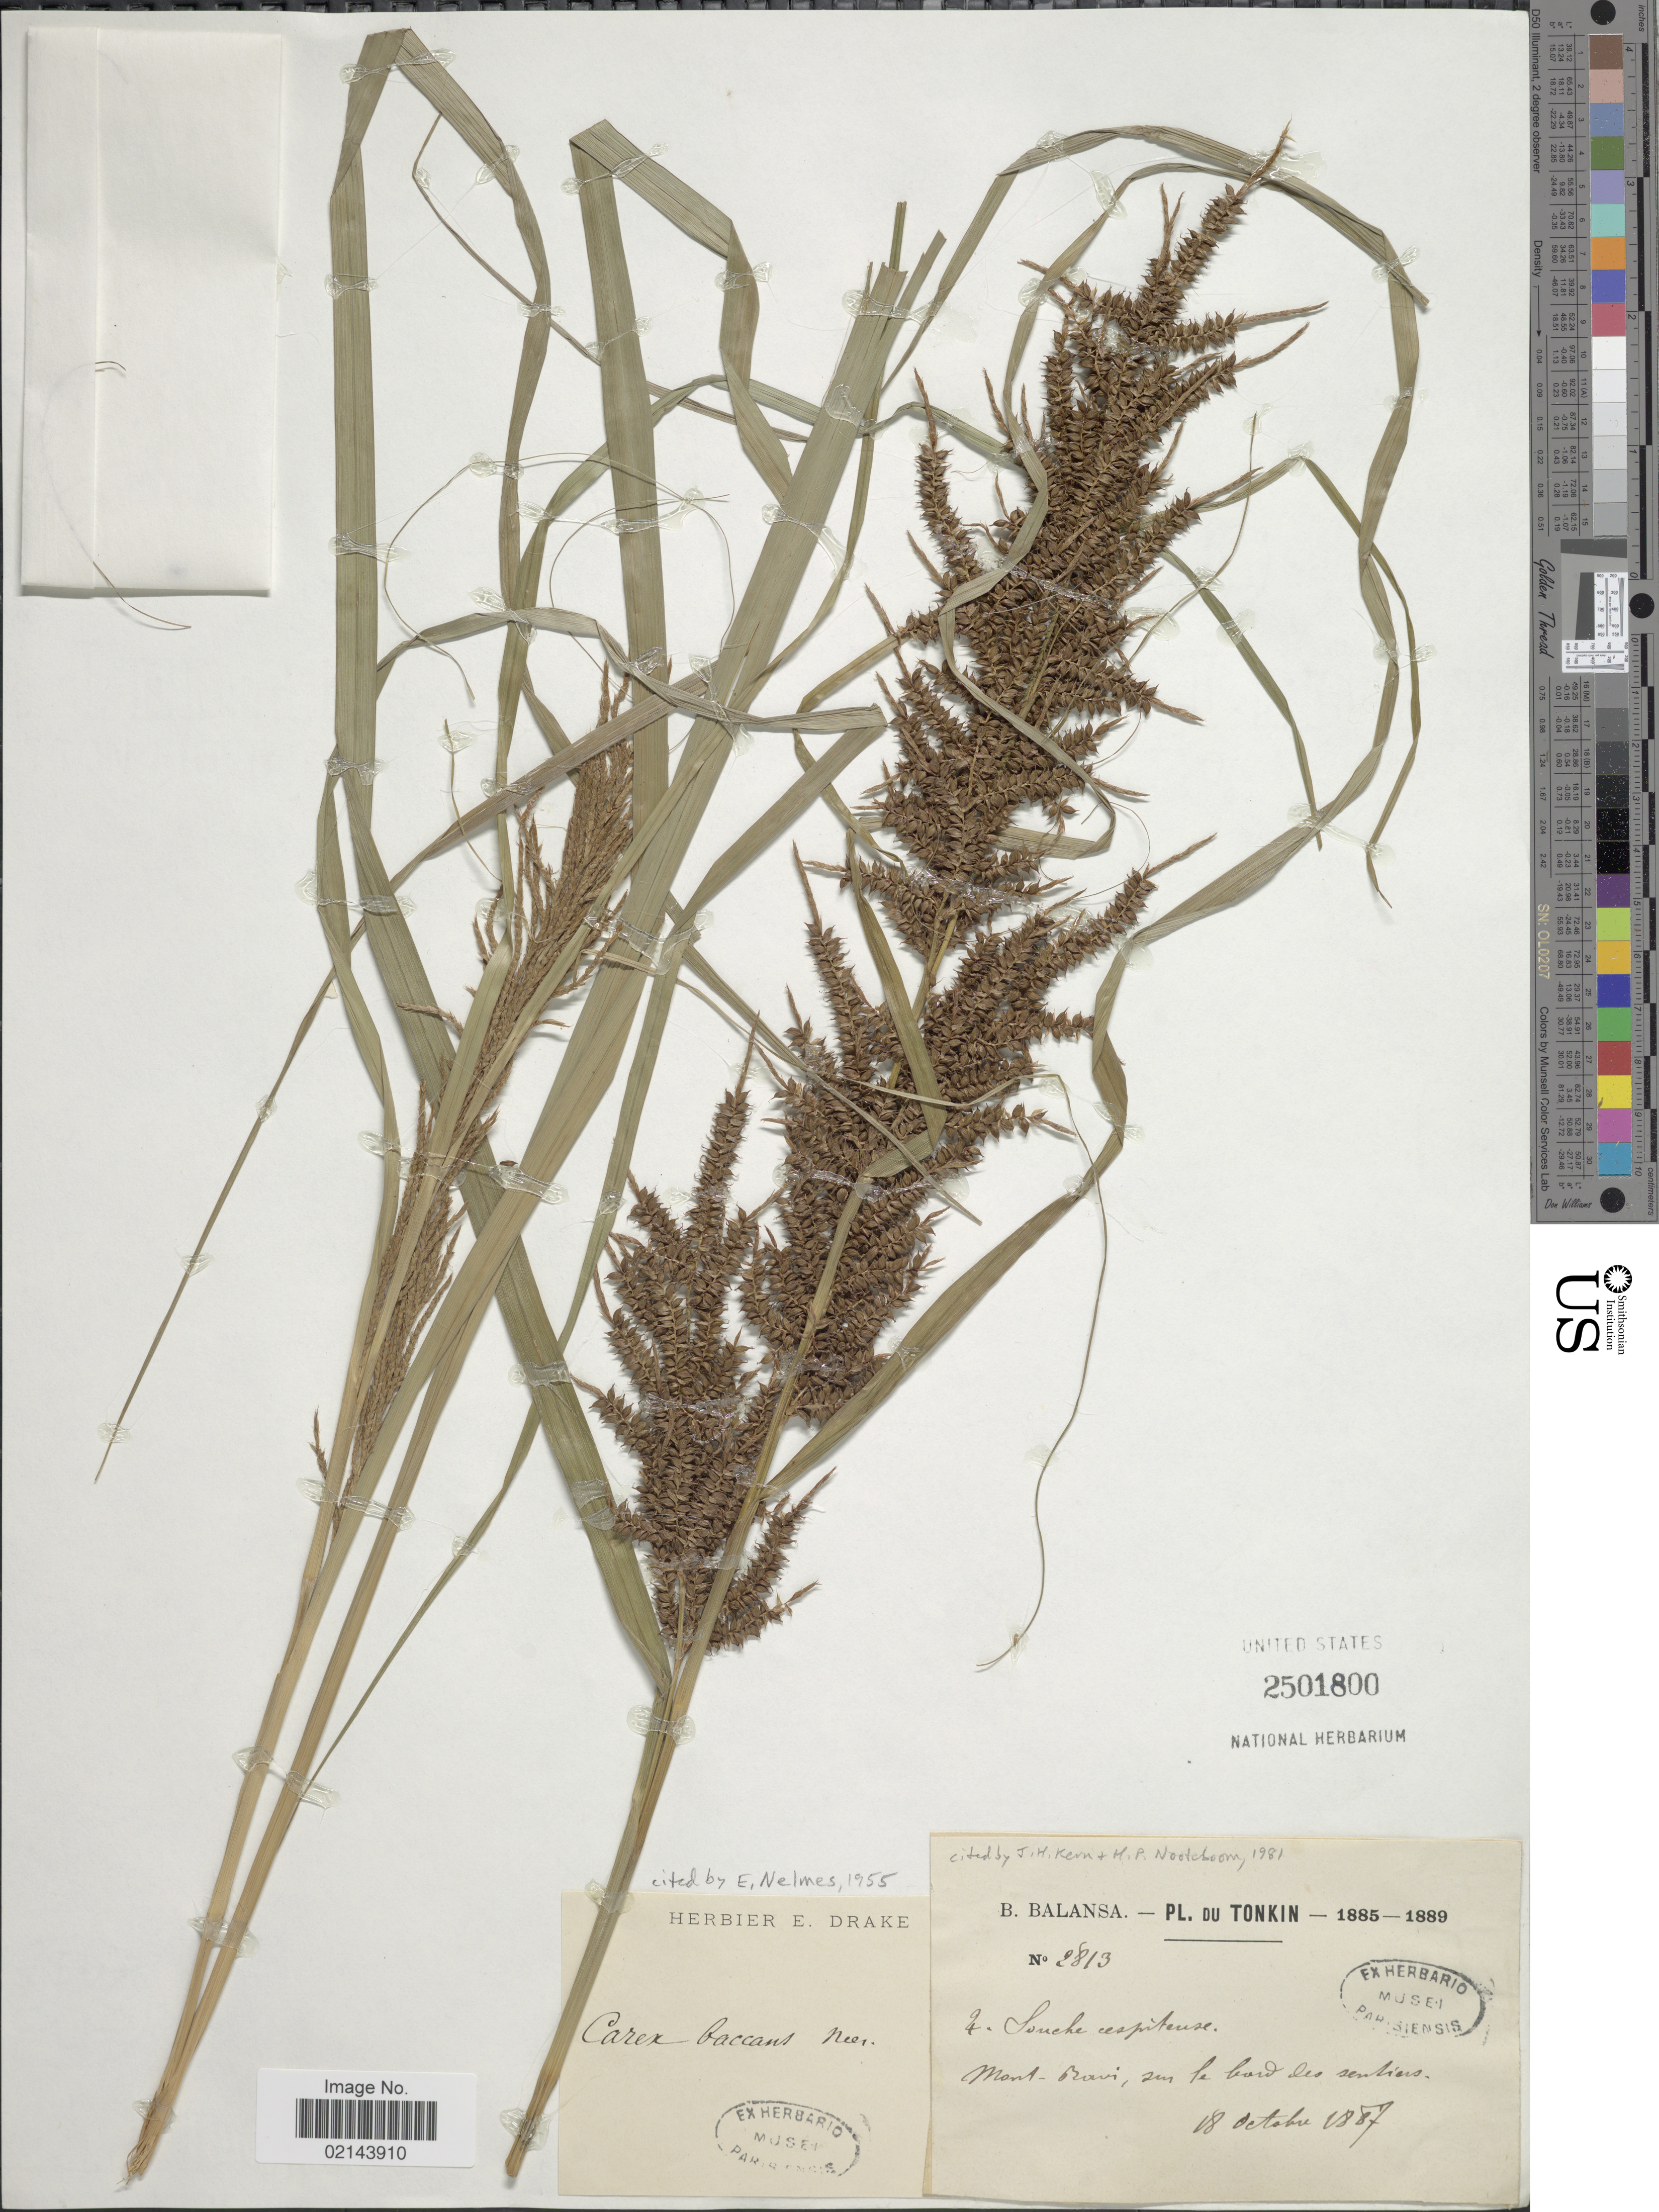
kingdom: Plantae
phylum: Tracheophyta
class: Liliopsida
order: Poales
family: Cyperaceae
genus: Carex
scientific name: Carex baccans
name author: Nees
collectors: B. Balansa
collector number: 2813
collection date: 1887-10-18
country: Vietnam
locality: Tonkin. Mont-Bavi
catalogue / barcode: US 2501800